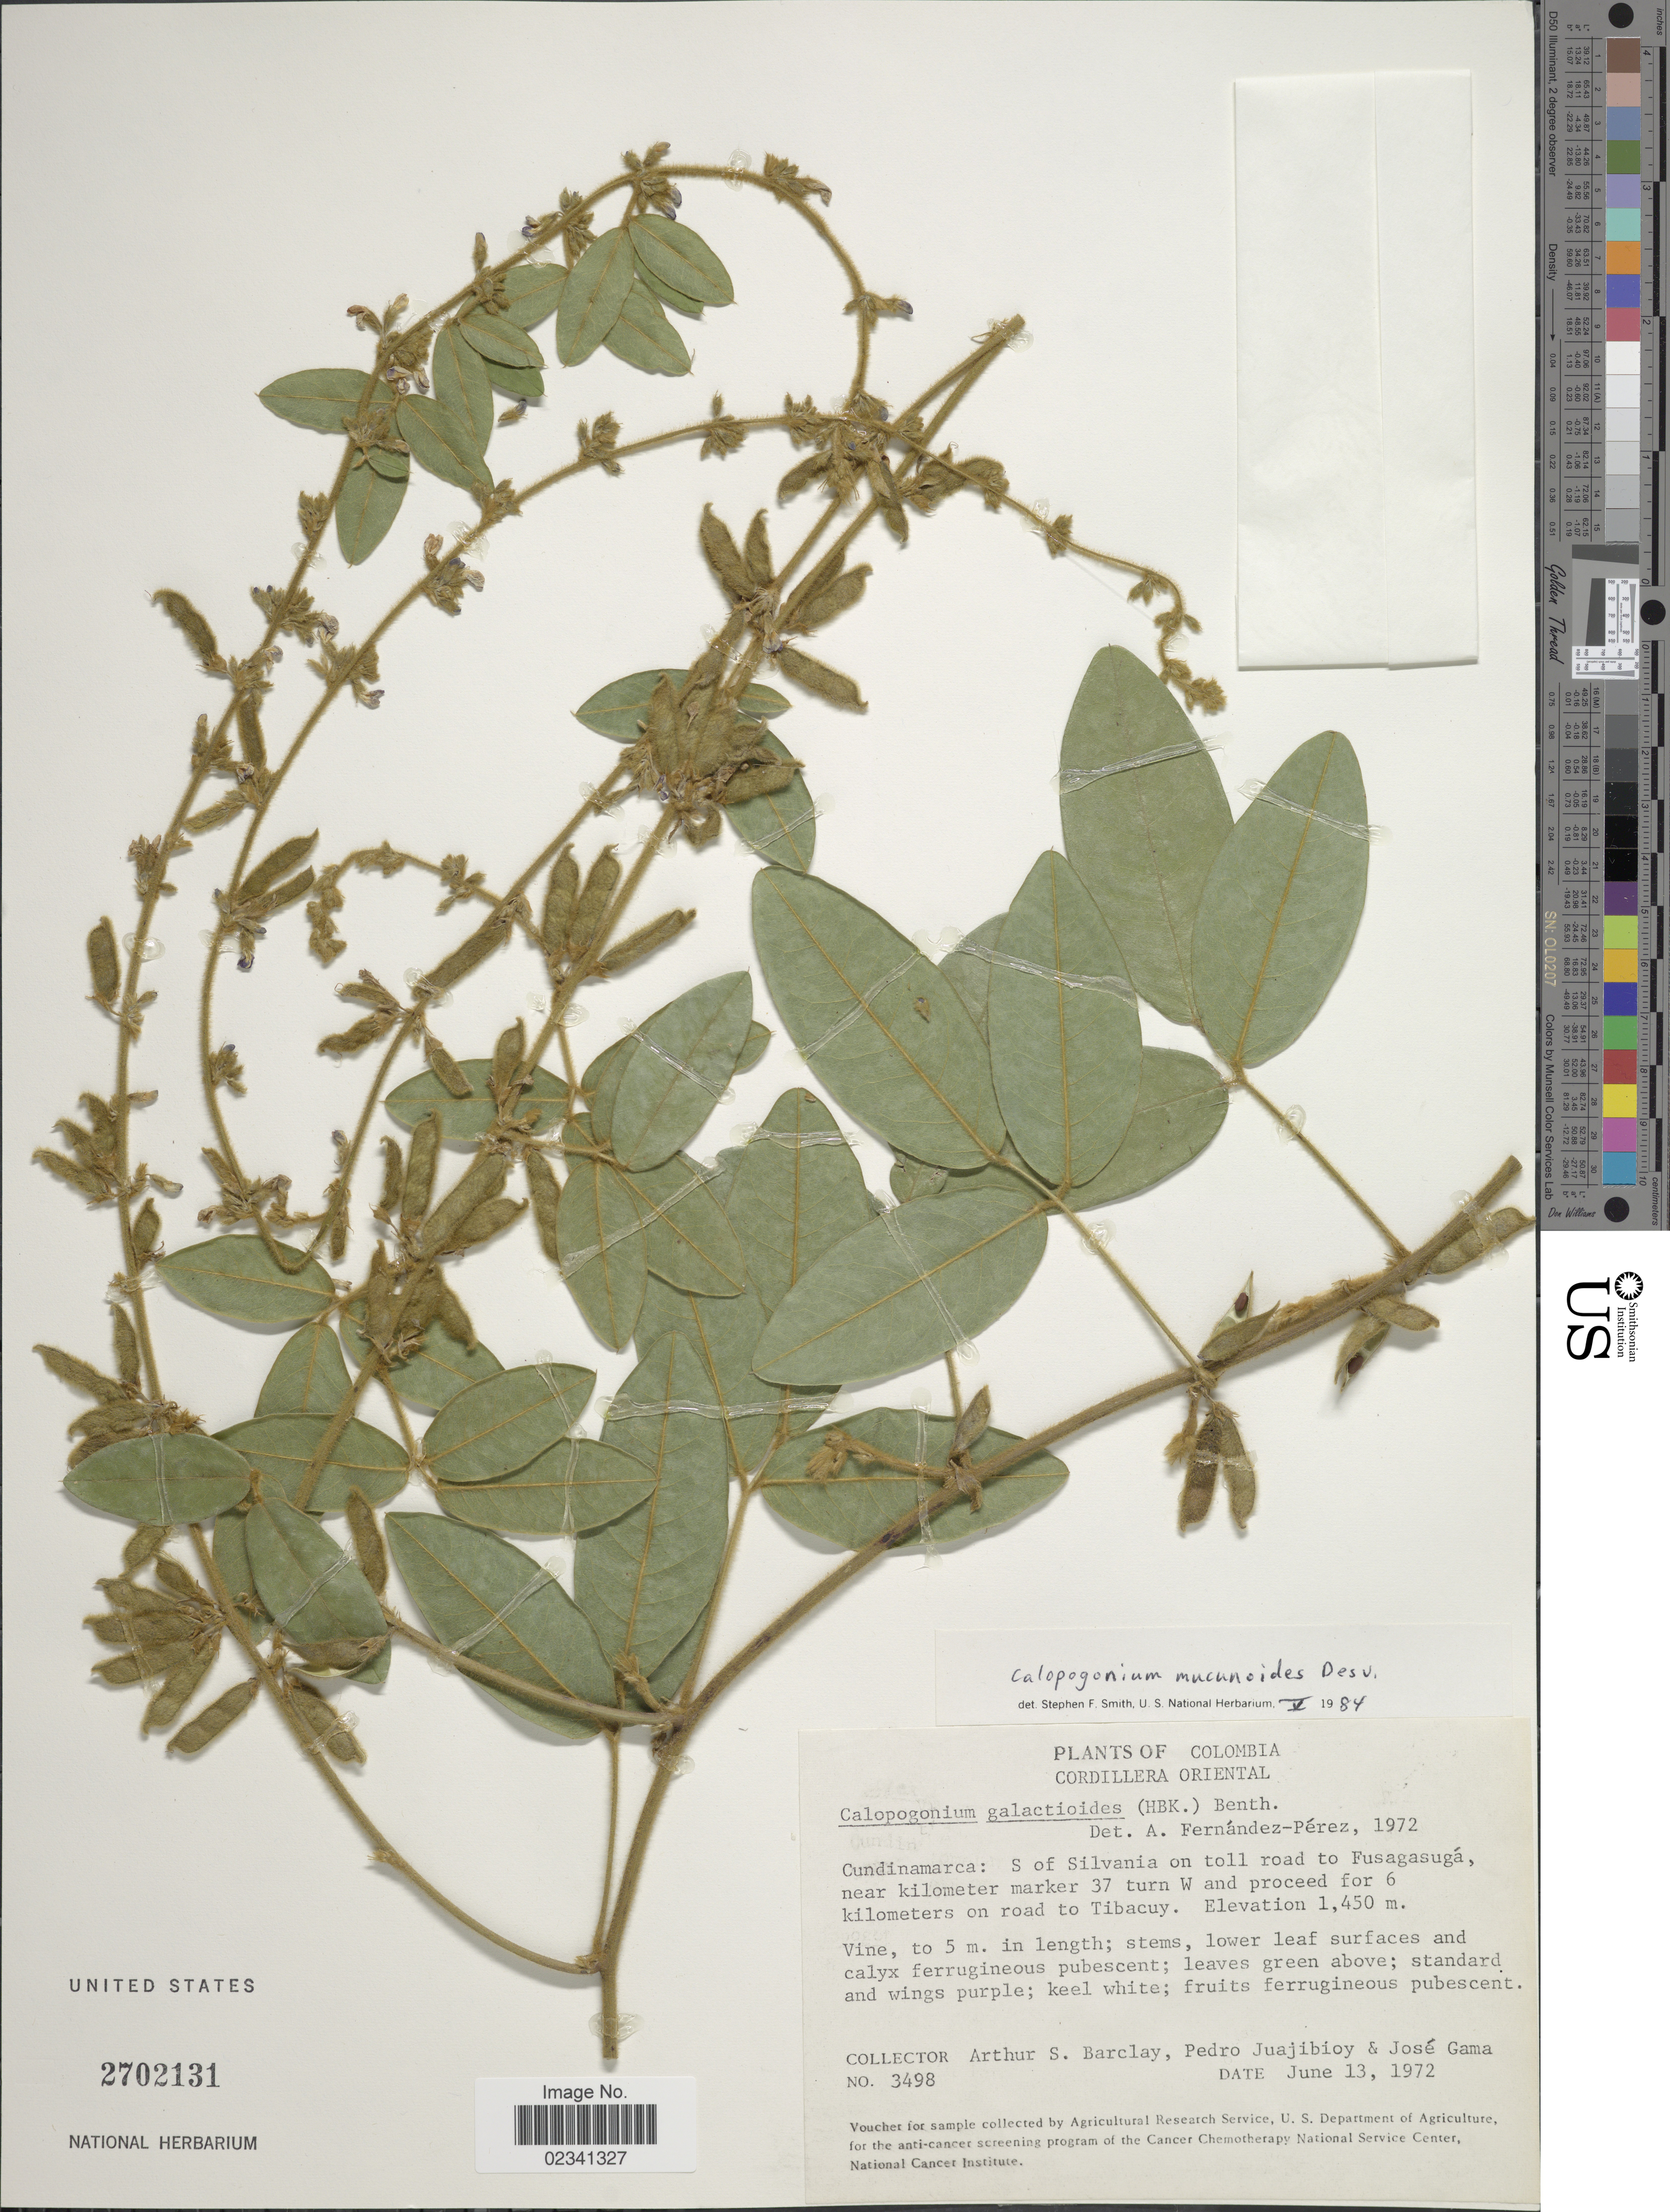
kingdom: Plantae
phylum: Tracheophyta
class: Magnoliopsida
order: Fabales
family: Fabaceae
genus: Calopogonium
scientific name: Calopogonium mucunoides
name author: Desv.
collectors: A. S. Barclay, P. Juajibioy & J. Agama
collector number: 3498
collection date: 1972-06-13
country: Colombia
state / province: Cundinamarca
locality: Cordillera Oriental, S of Silvania on toll road to Fusagasuga, near kilometer marker 37 turn W and proceed for 6 kilometers on road to Tibacuy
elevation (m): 1450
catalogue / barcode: US 2702131